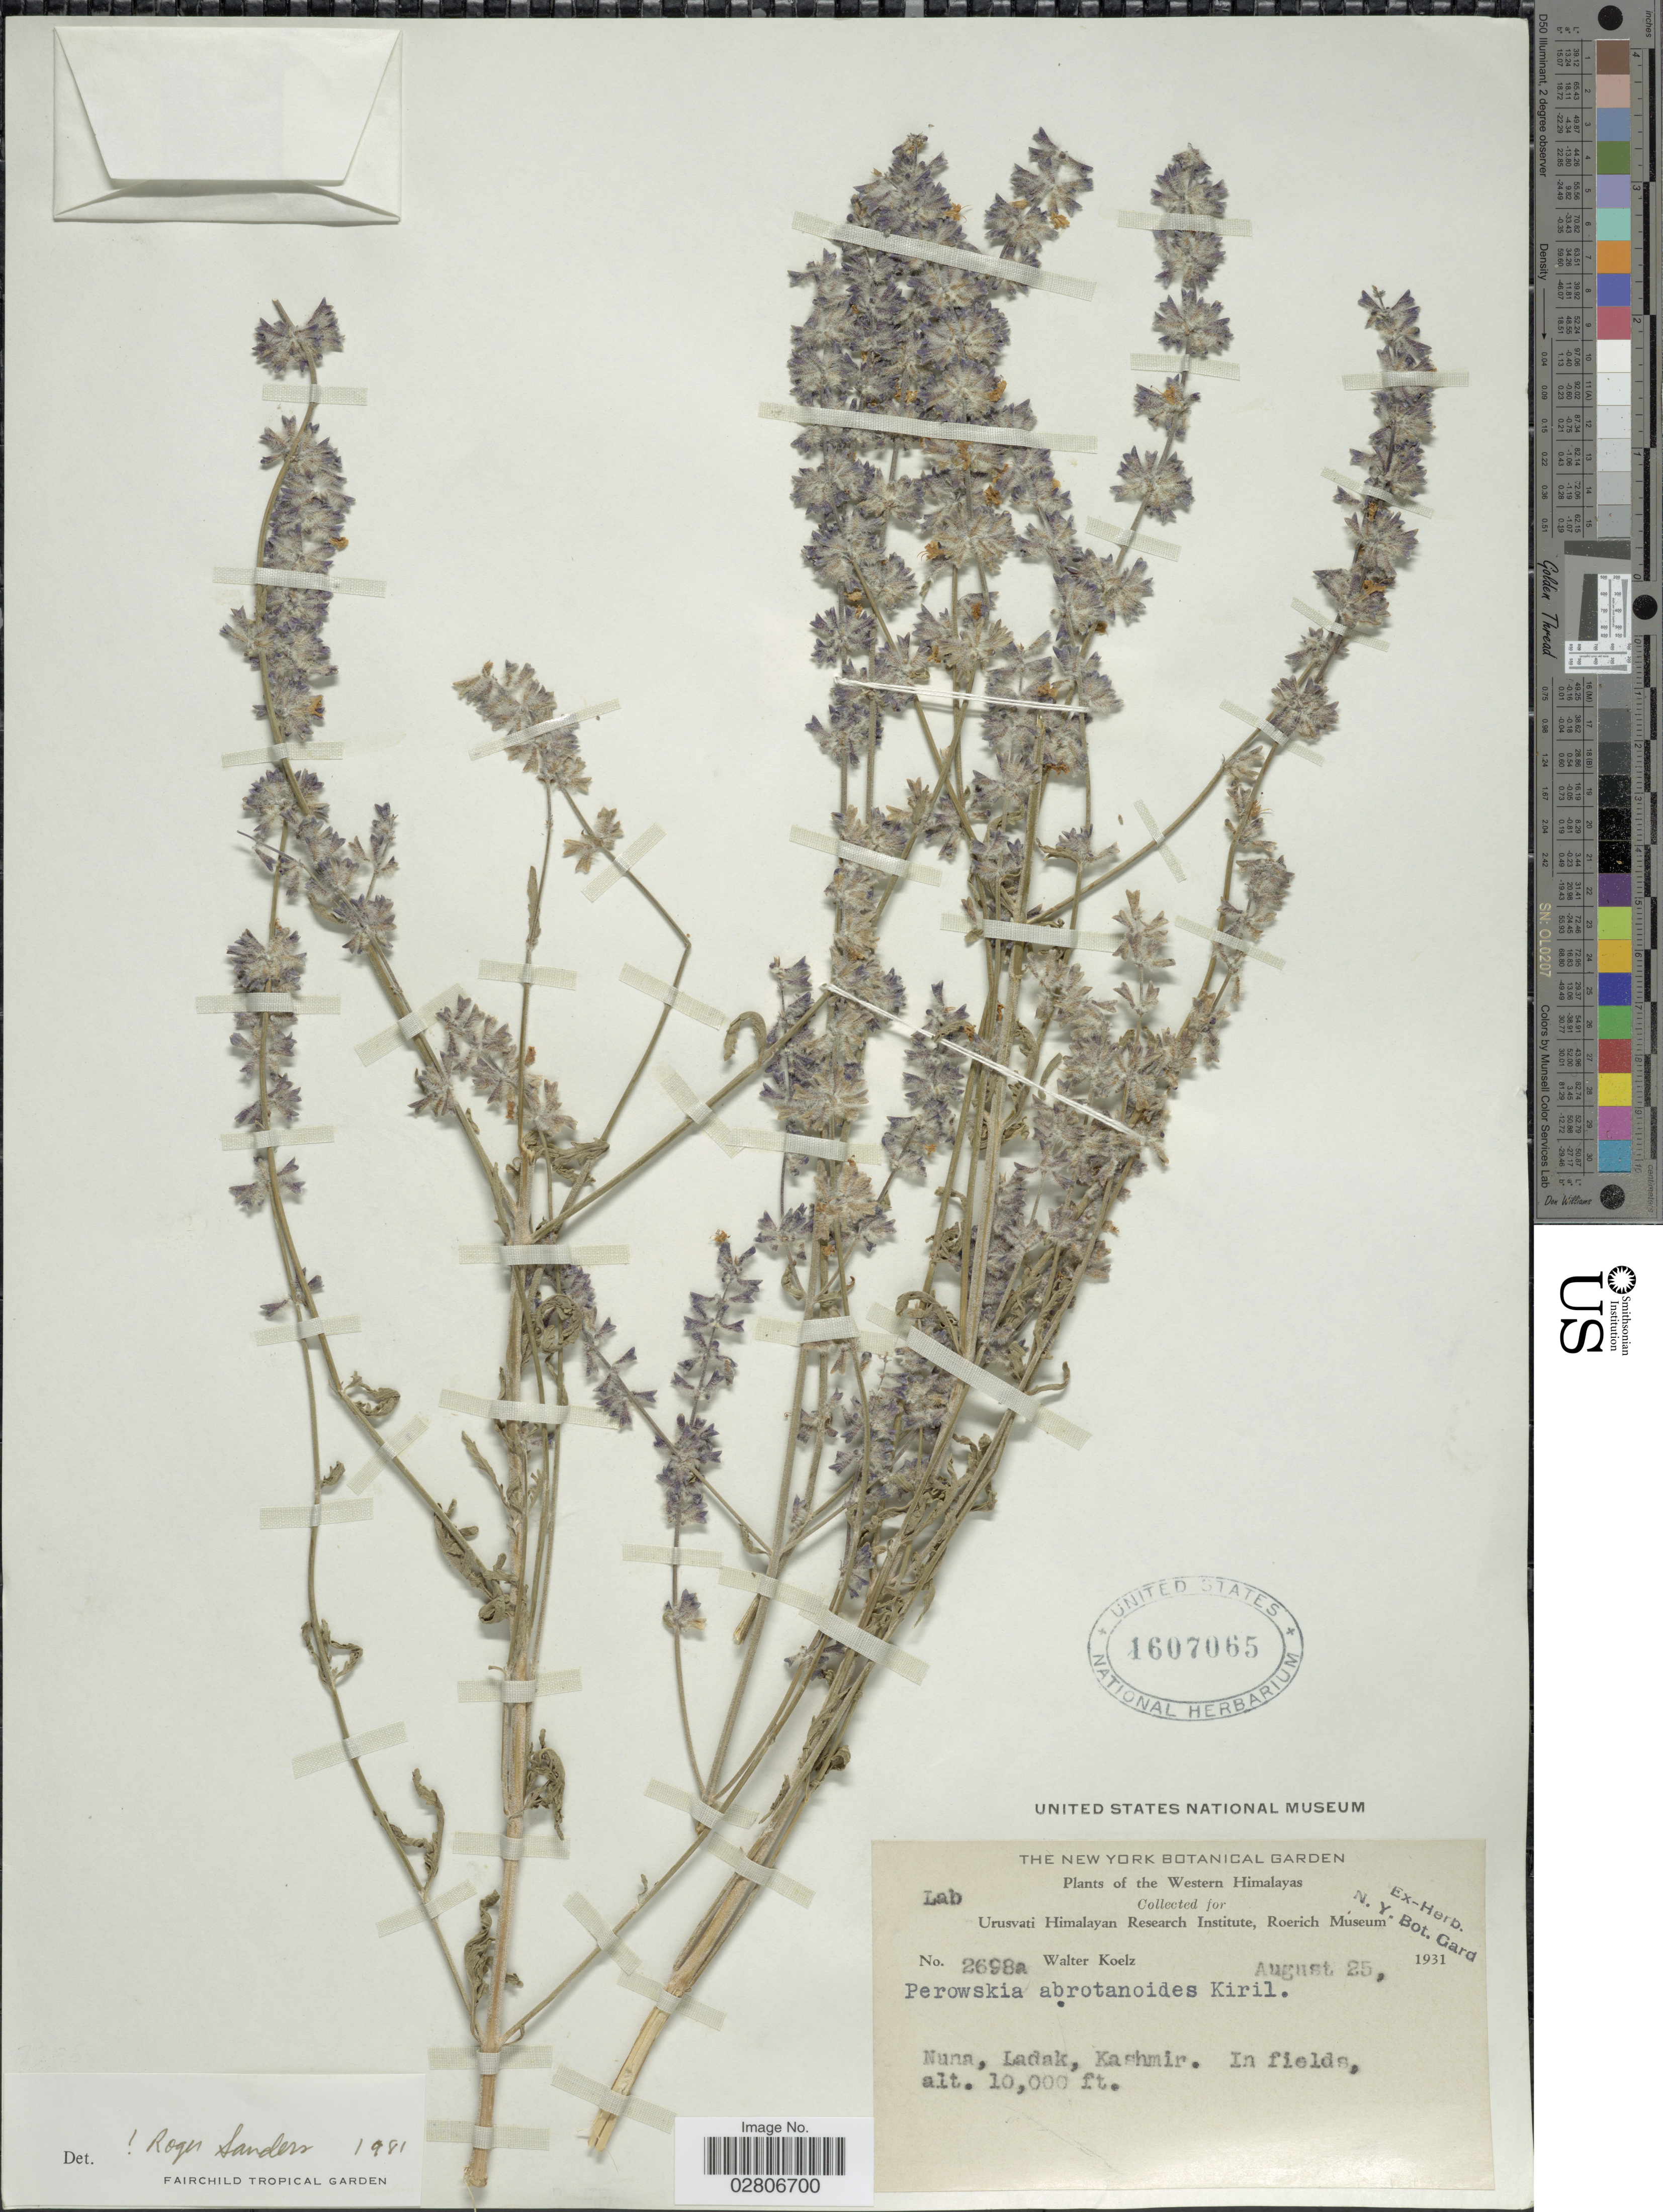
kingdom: Plantae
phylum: Tracheophyta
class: Magnoliopsida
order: Lamiales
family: Lamiaceae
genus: Perovskia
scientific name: Perovskia abrotanoides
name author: Kar.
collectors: W. N. Koelz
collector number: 2698a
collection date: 1931-08-25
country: India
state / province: Ladakh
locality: Western Himalayas. Nuna, Ladak, Kashmir.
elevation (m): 3048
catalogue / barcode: US 1607065